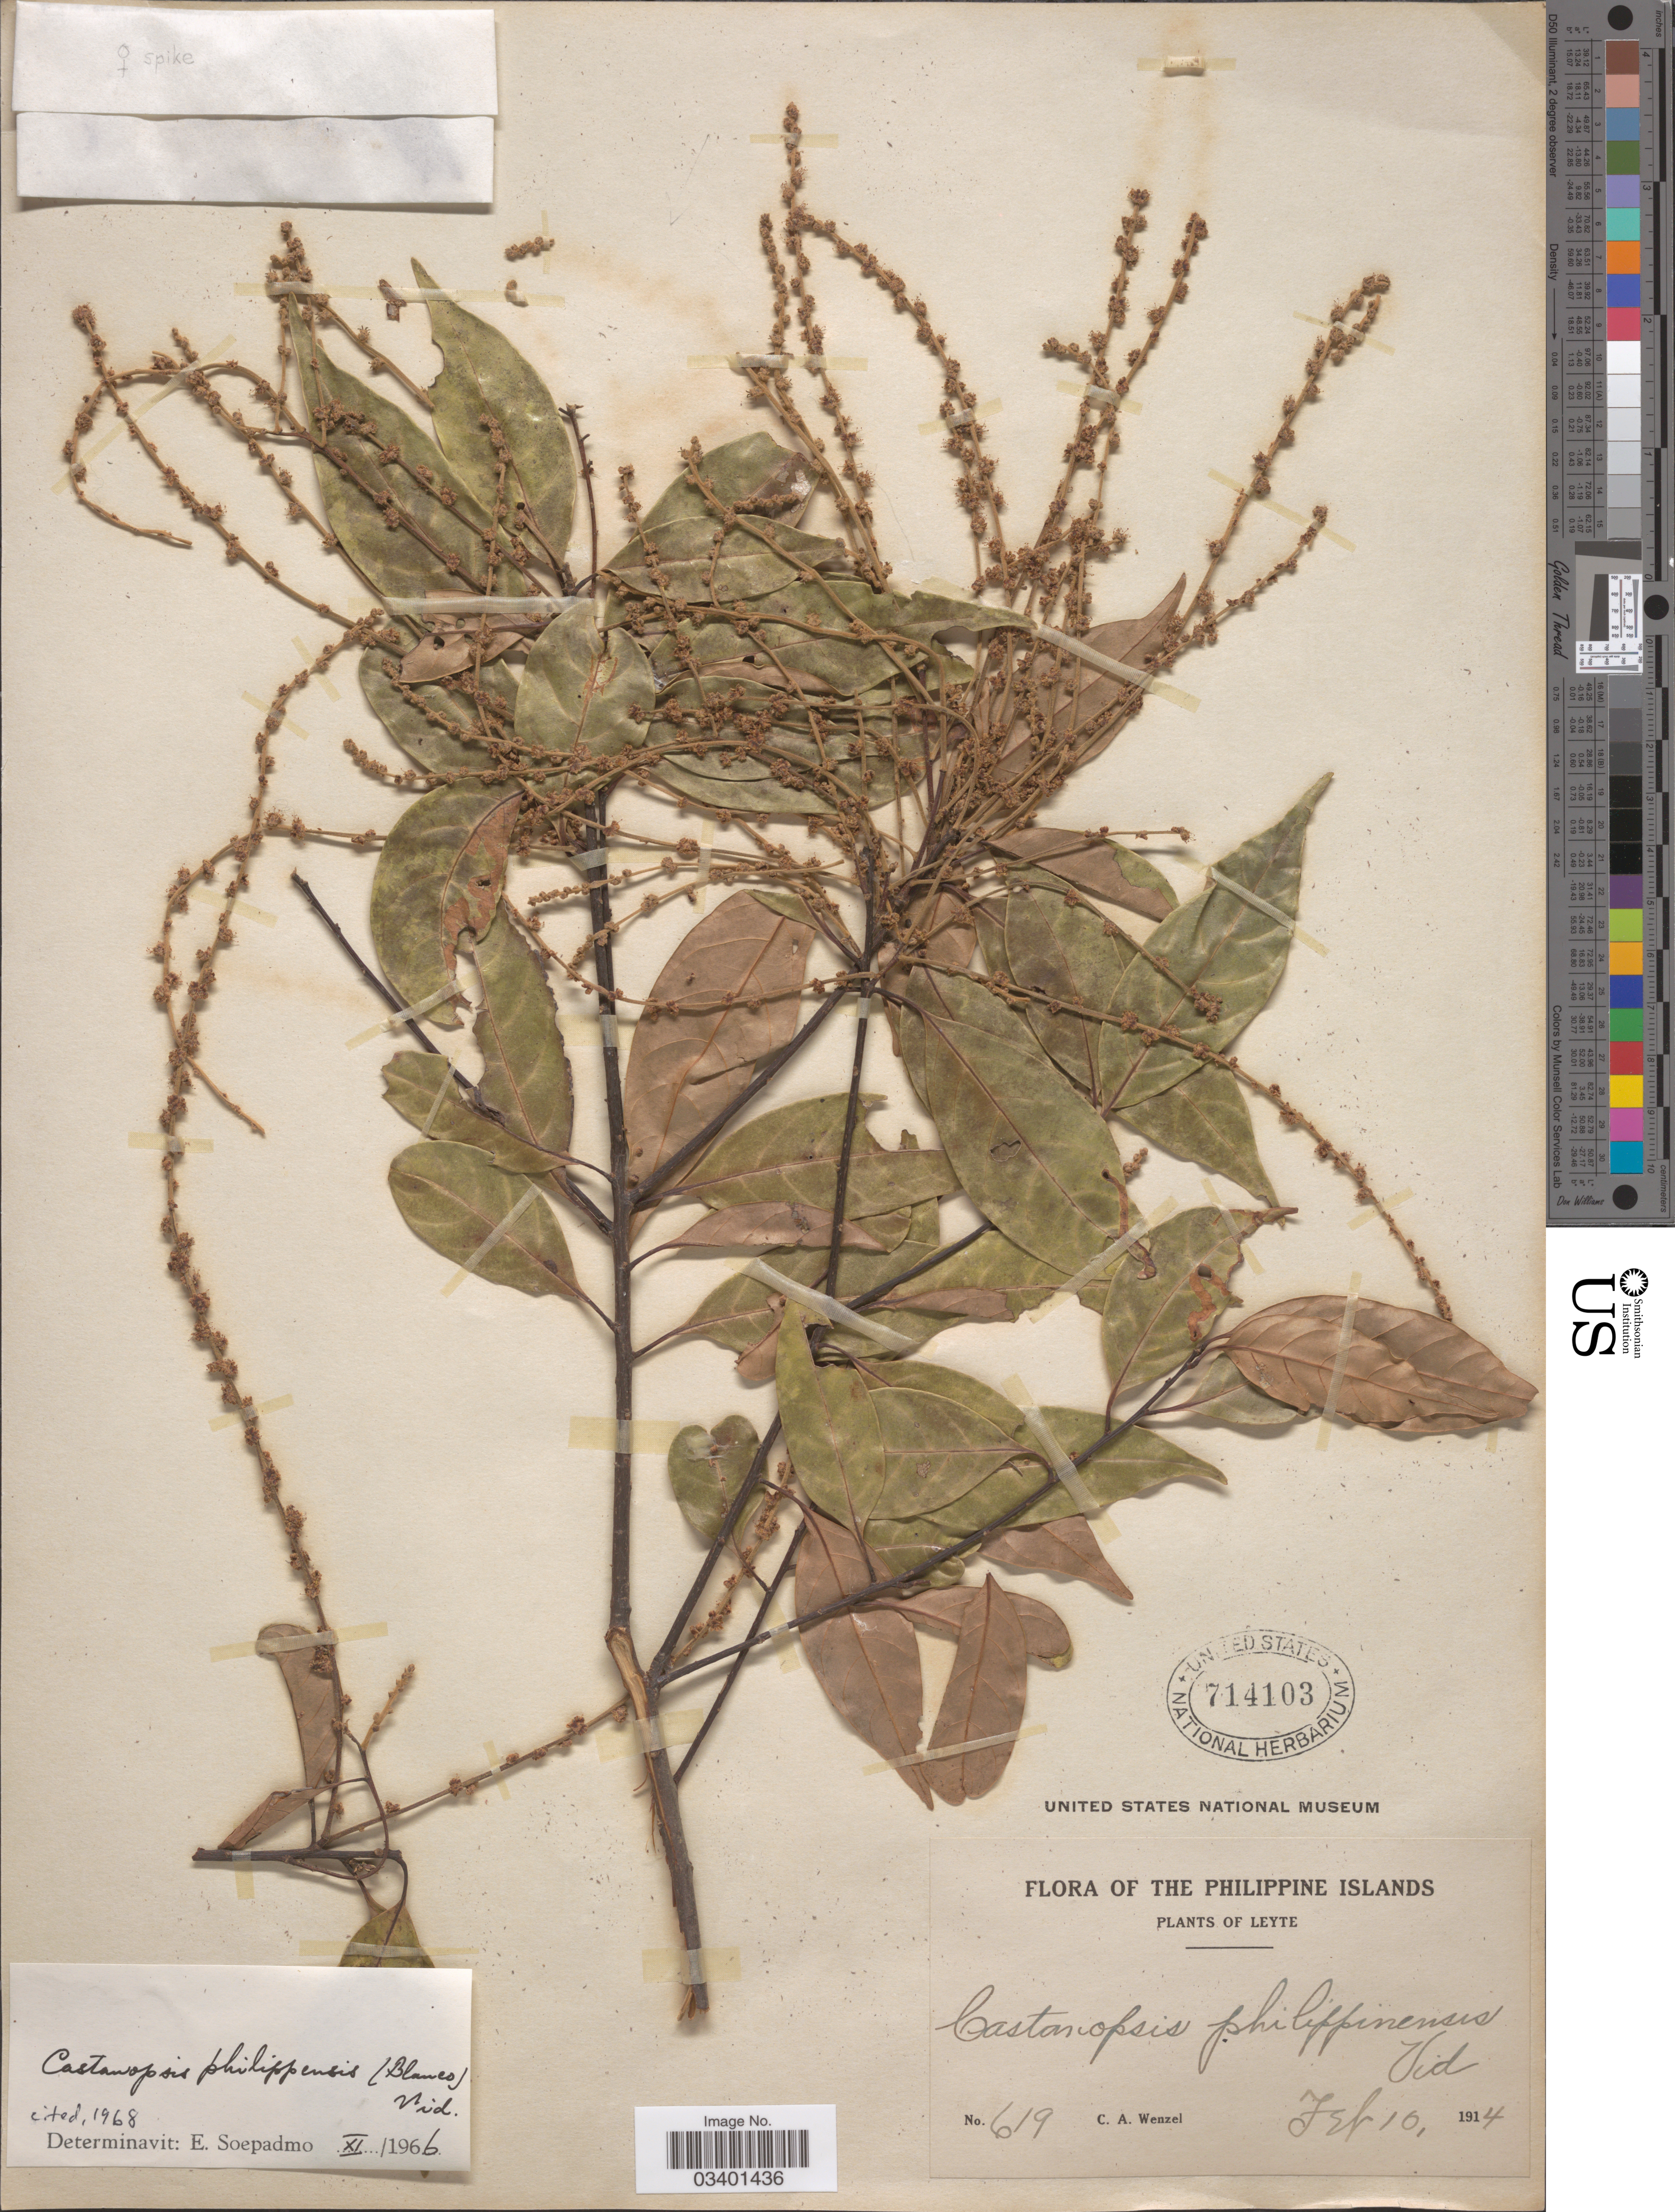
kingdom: Plantae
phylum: Tracheophyta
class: Magnoliopsida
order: Fagales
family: Fagaceae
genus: Castanopsis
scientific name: Castanopsis philipensis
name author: (Blanco) Vidal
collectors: C. Wenzel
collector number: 619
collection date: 1914-02-10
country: Philippines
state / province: Eastern Visayas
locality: Leyte.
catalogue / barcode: US 714103